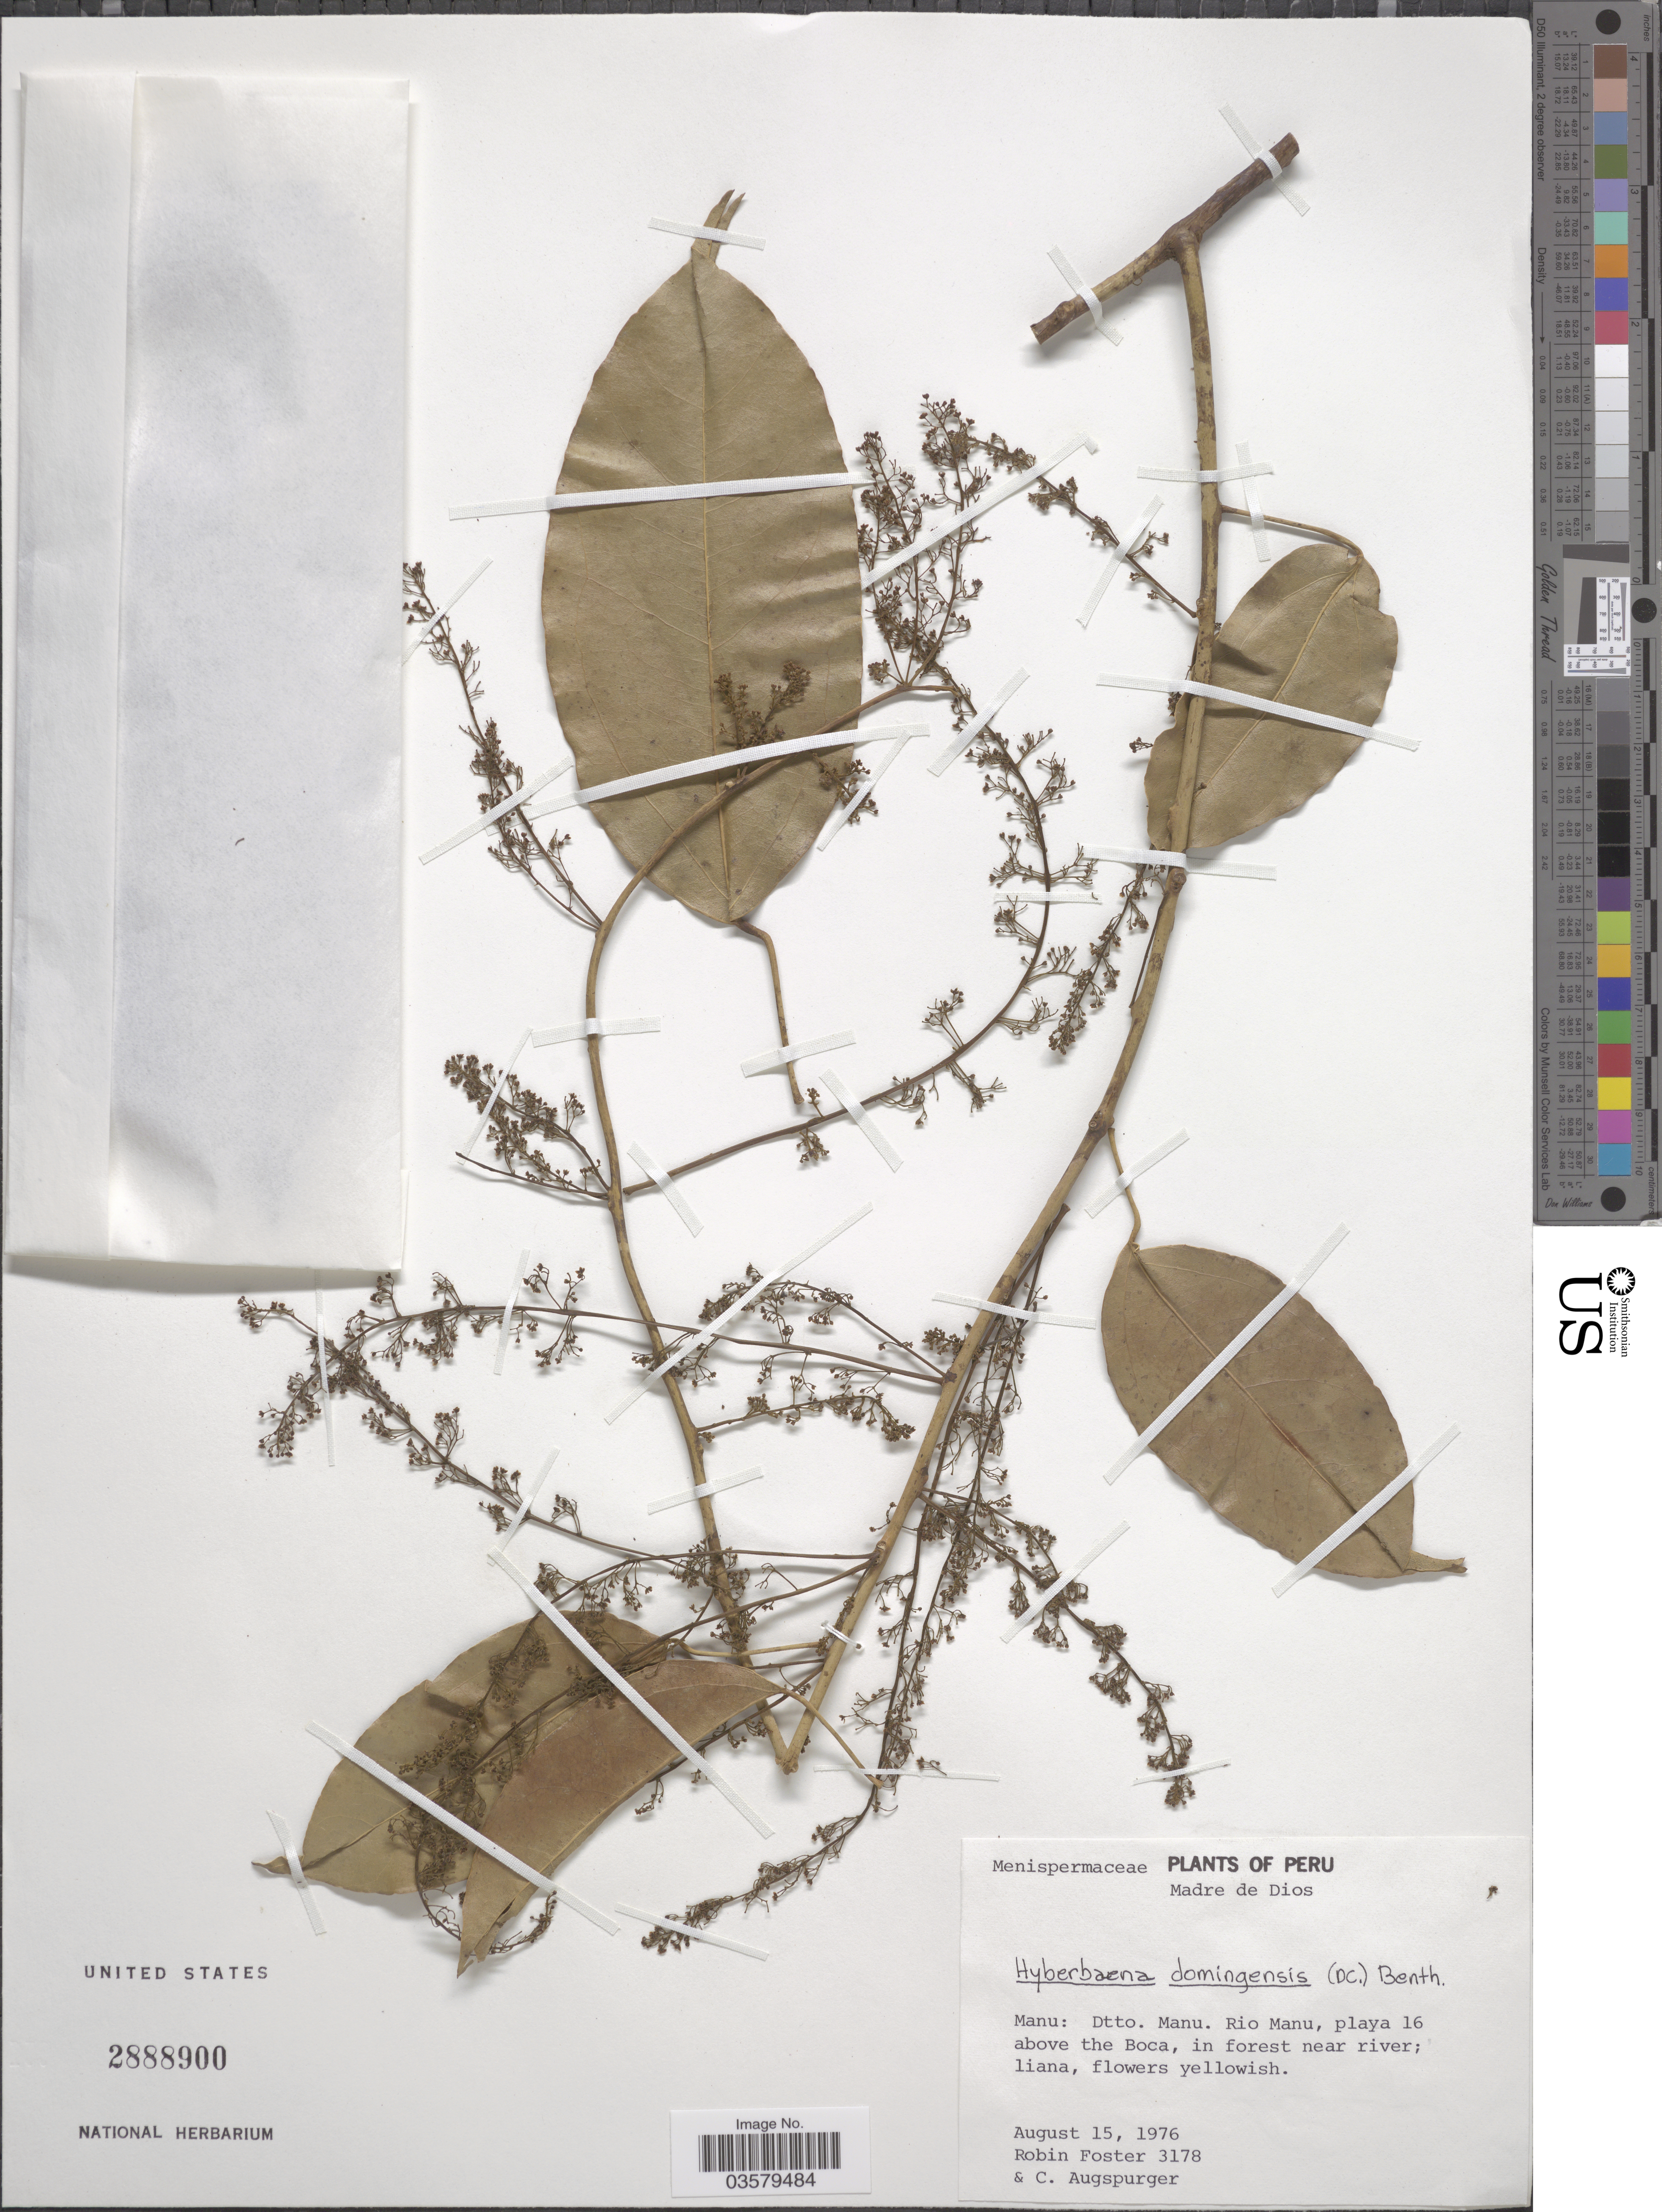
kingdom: Plantae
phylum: Tracheophyta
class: Magnoliopsida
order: Ranunculales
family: Menispermaceae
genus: Hyperbaena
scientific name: Hyperbaena domingensis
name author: (DC.) Benth.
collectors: R. B. Foster & C. Augspurger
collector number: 3178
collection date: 1976-08-15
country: Peru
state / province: Madre de Dios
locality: Manu: Dtto. Manu. Rio Manu, playa 16 above the Boca, in forest near river.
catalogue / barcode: US 2888900